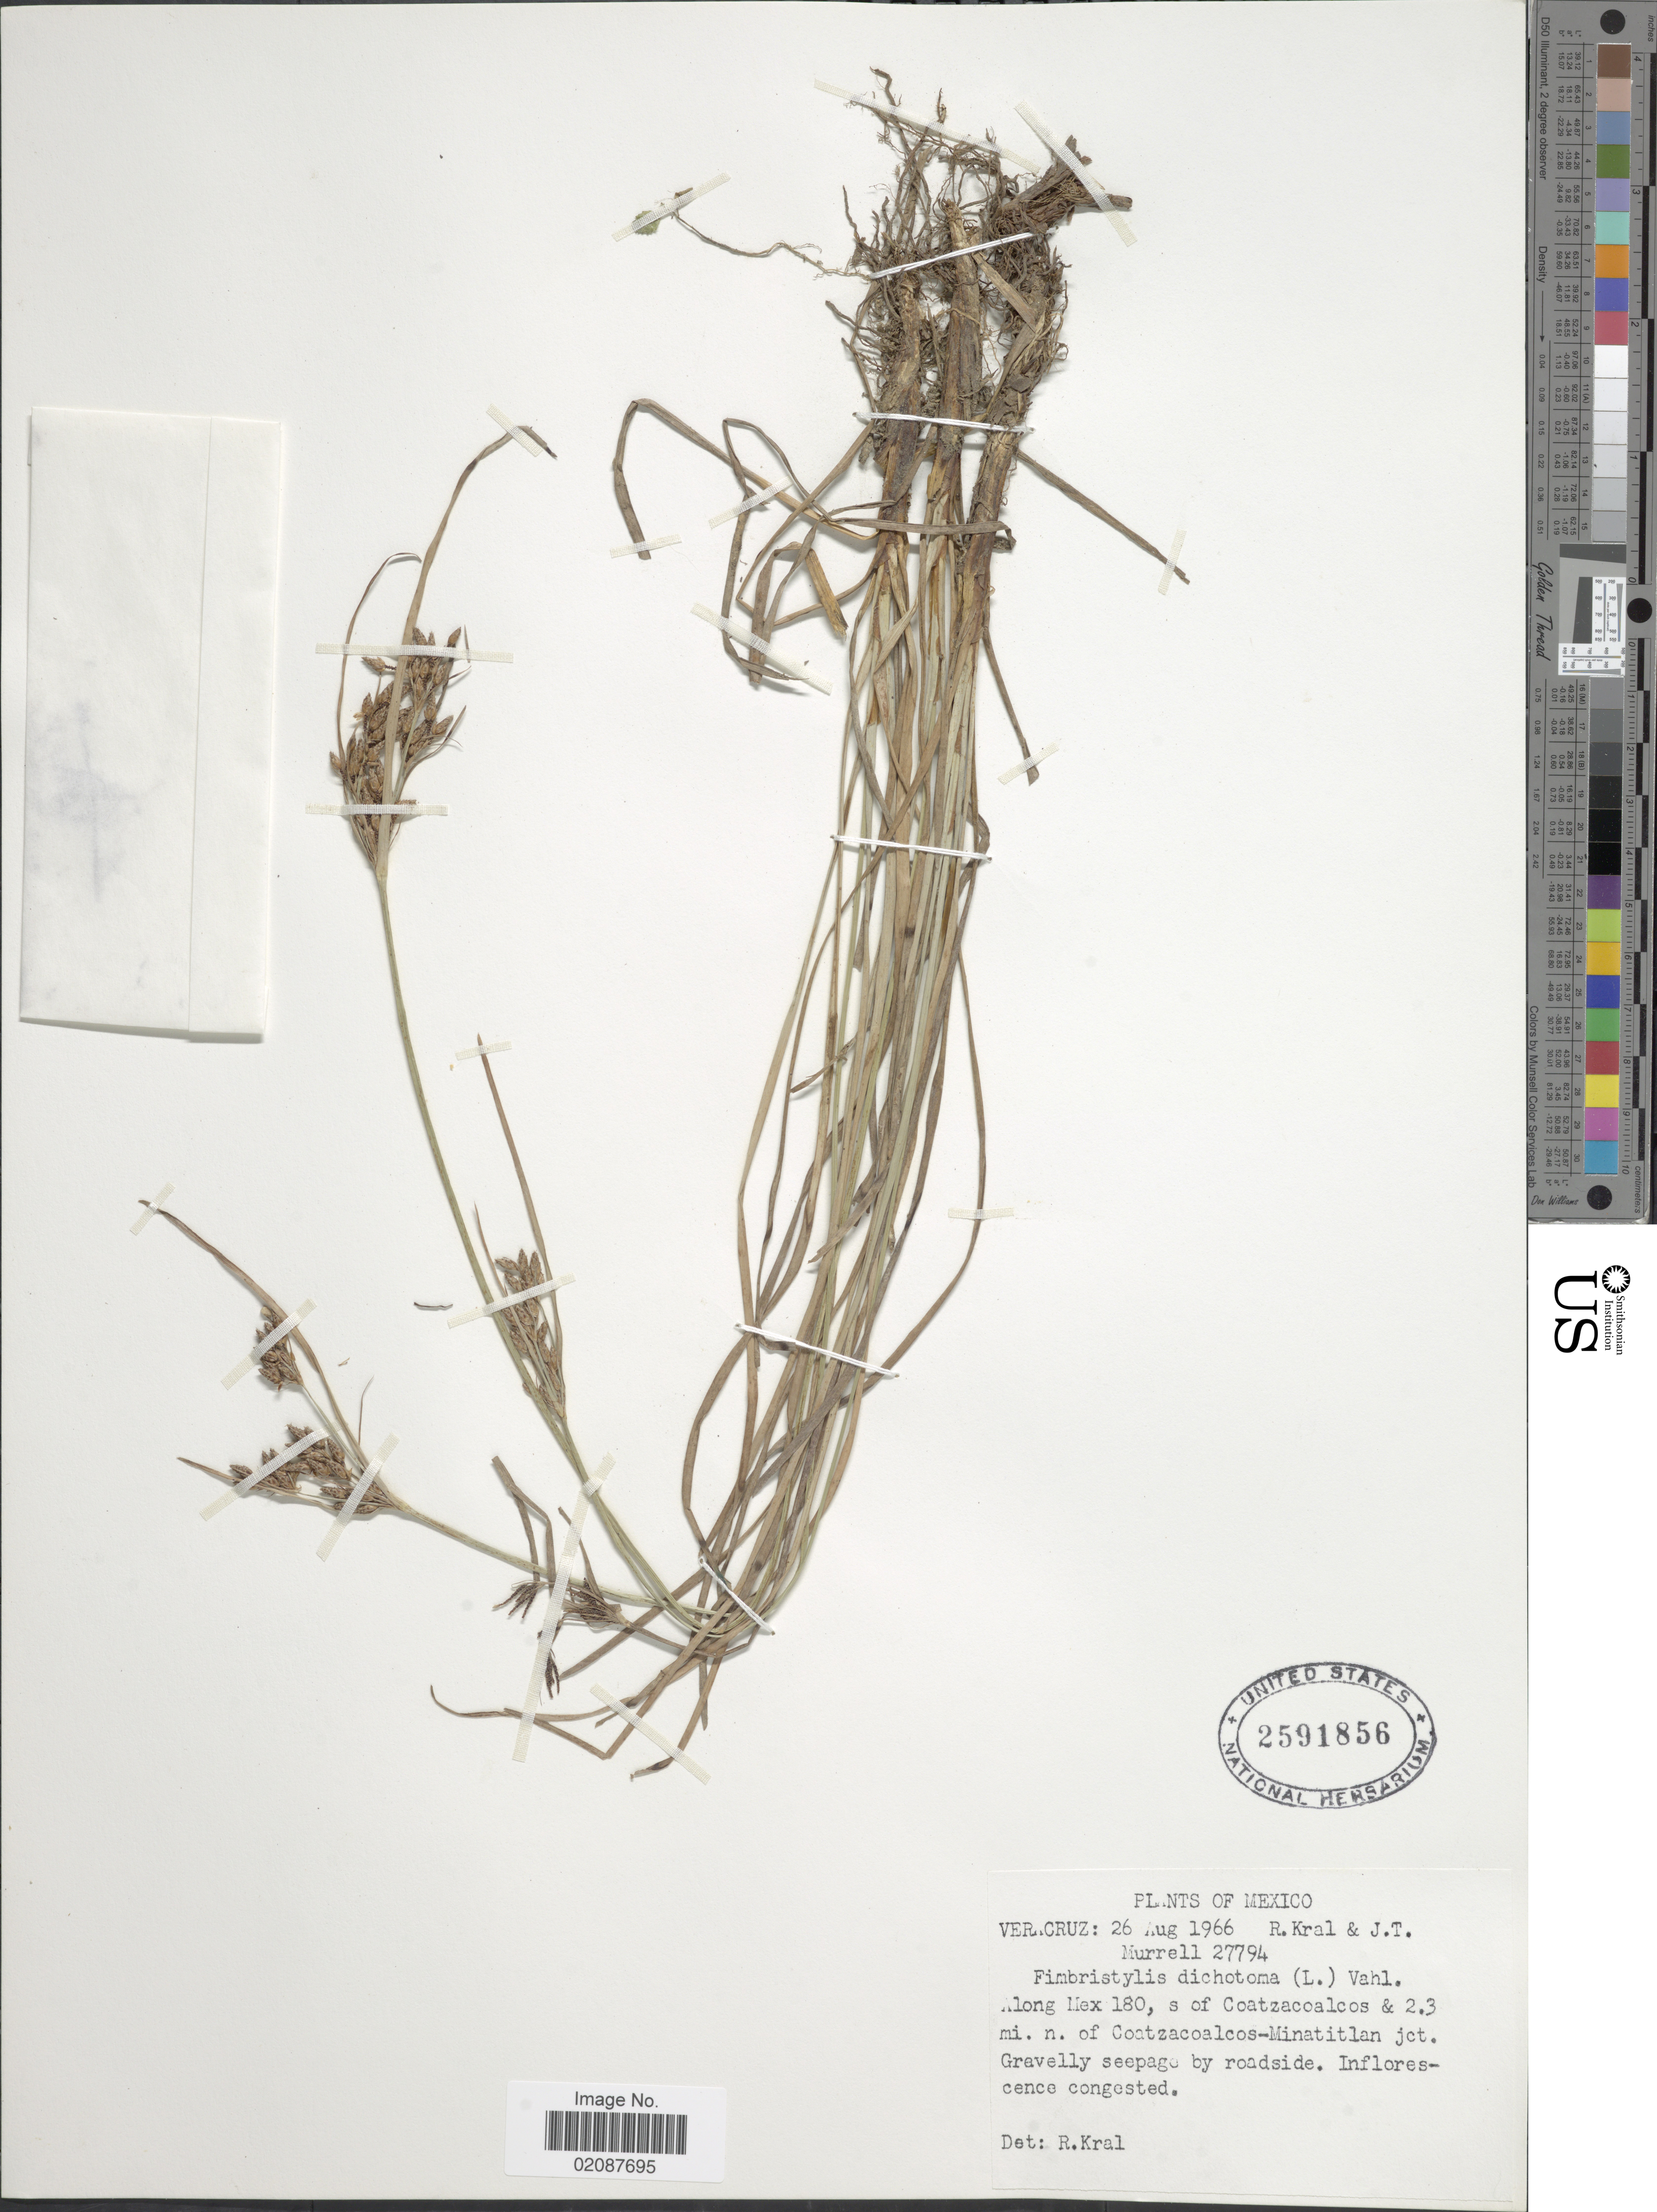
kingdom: Plantae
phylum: Tracheophyta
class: Liliopsida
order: Poales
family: Cyperaceae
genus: Fimbristylis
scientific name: Fimbristylis dichotoma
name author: (L.) Vahl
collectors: R. Kral & J. Murrell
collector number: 27794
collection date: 1966-08-26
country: Mexico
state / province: Veracruz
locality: Veracruz, Along Mex 180, s of Coatzacoalcos & 2.3 mi. n. of Coatzacoalcos-Minatitlan jct., gravelly seepage by roadside.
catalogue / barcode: US 2591856